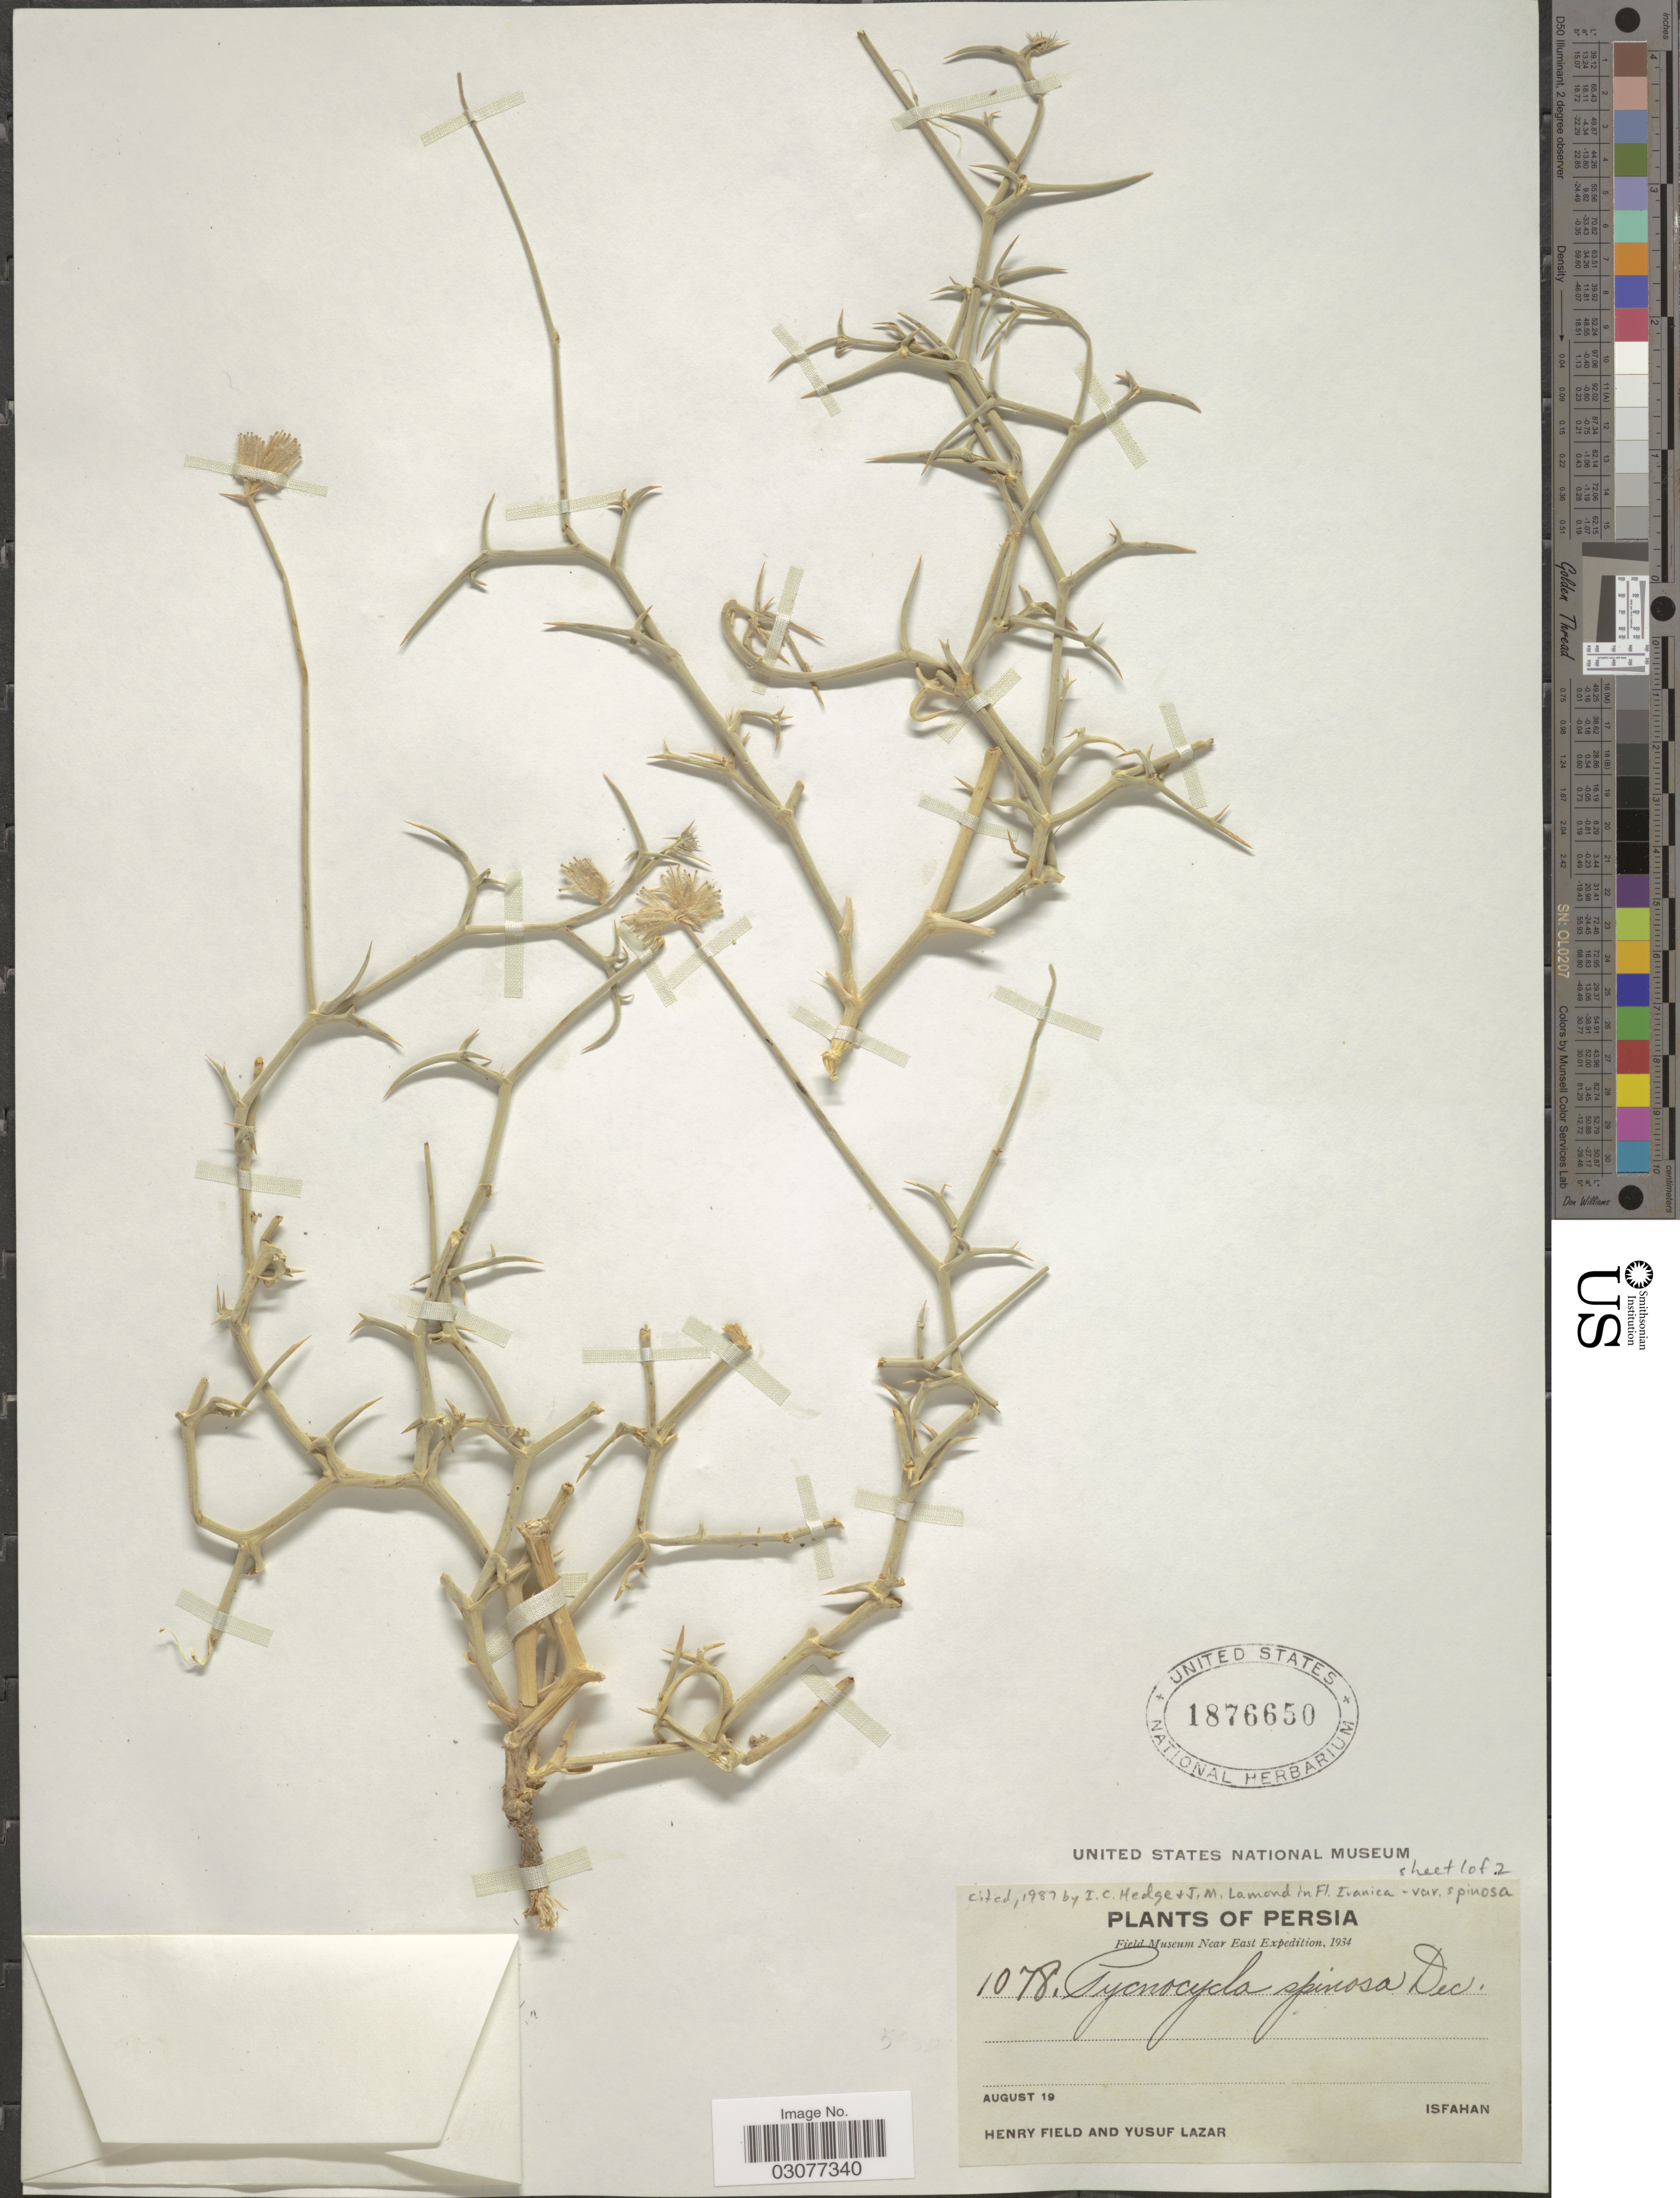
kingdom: Plantae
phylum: Tracheophyta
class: Magnoliopsida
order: Apiales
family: Apiaceae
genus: Pycnocycla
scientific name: Pycnocycla spinosa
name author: Decne.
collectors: H. Field & Y. Lazar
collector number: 1078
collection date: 1934-08-19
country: Iran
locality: Isfahan. Persia.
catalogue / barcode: US 1876650